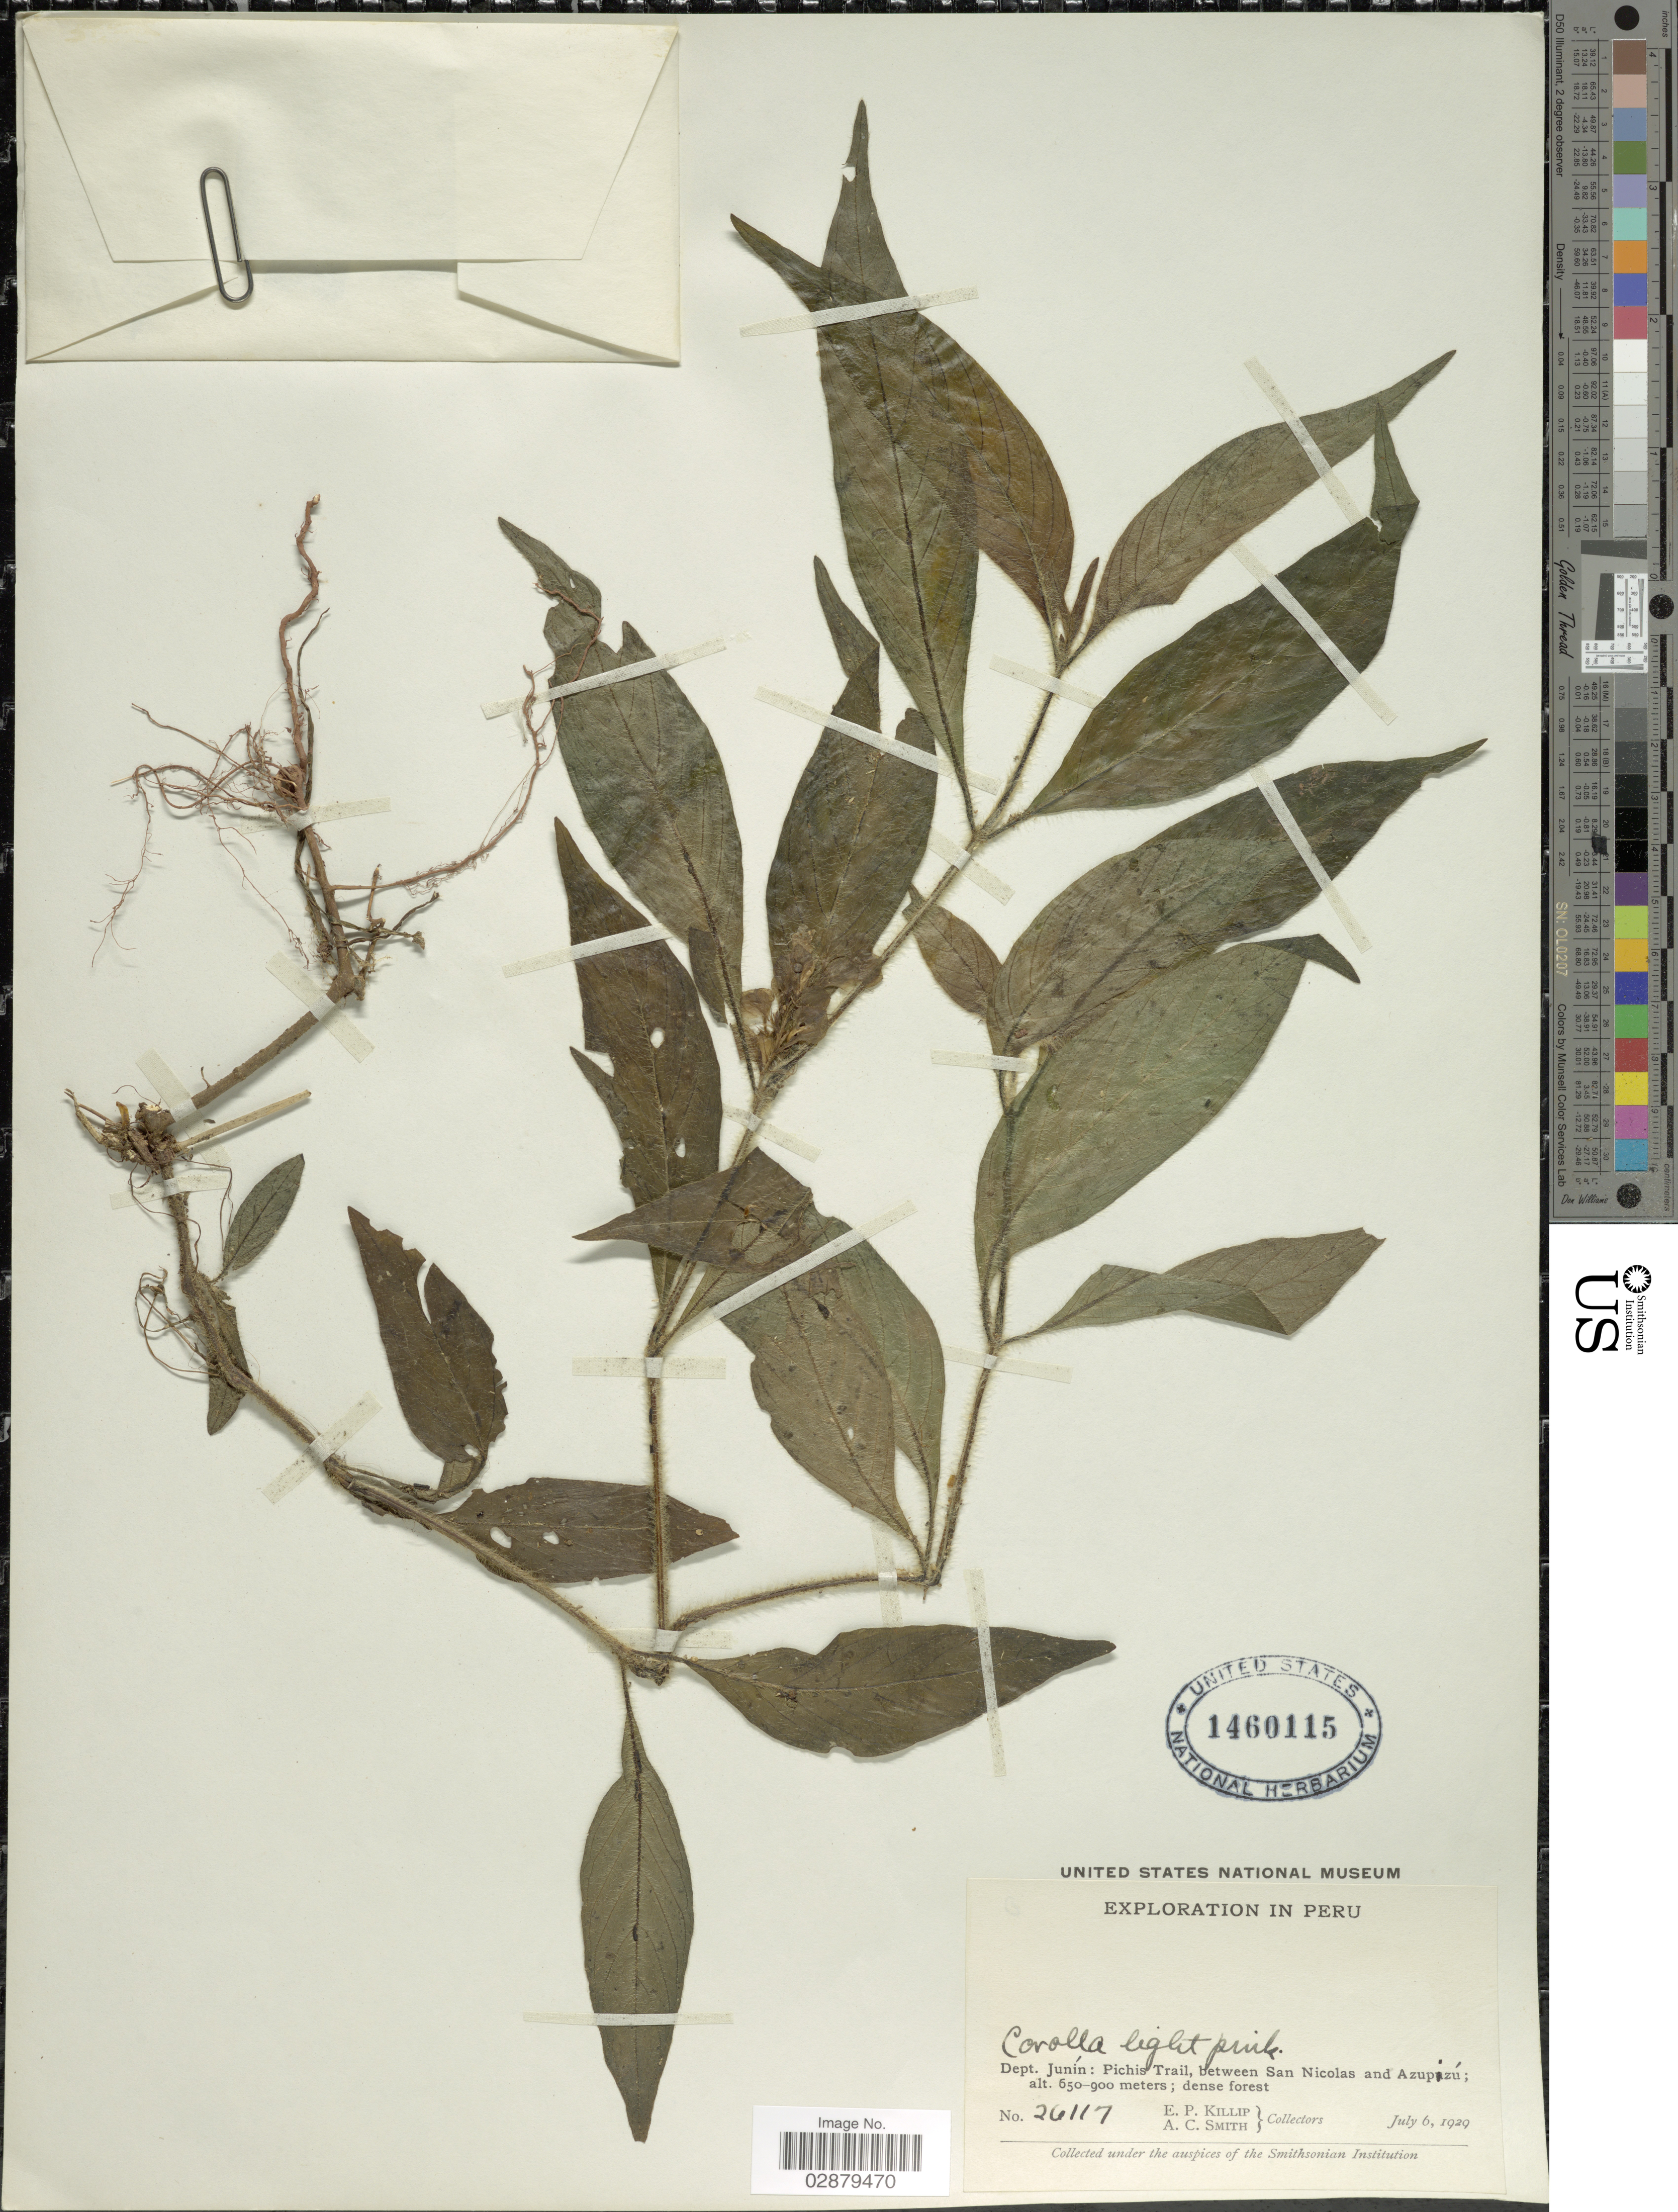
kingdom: Plantae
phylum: Tracheophyta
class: Magnoliopsida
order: Lamiales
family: Acanthaceae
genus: Justicia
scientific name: Justicia lancifolia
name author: (Nees) V.M. Badillo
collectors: E. P. Killip & A. C. Smith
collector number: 26117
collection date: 1929-07-06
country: Peru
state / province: Junín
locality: Dept. Junín: Pichis Trail, between San Nicolas and Azupizú.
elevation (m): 650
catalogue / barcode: US 1460115